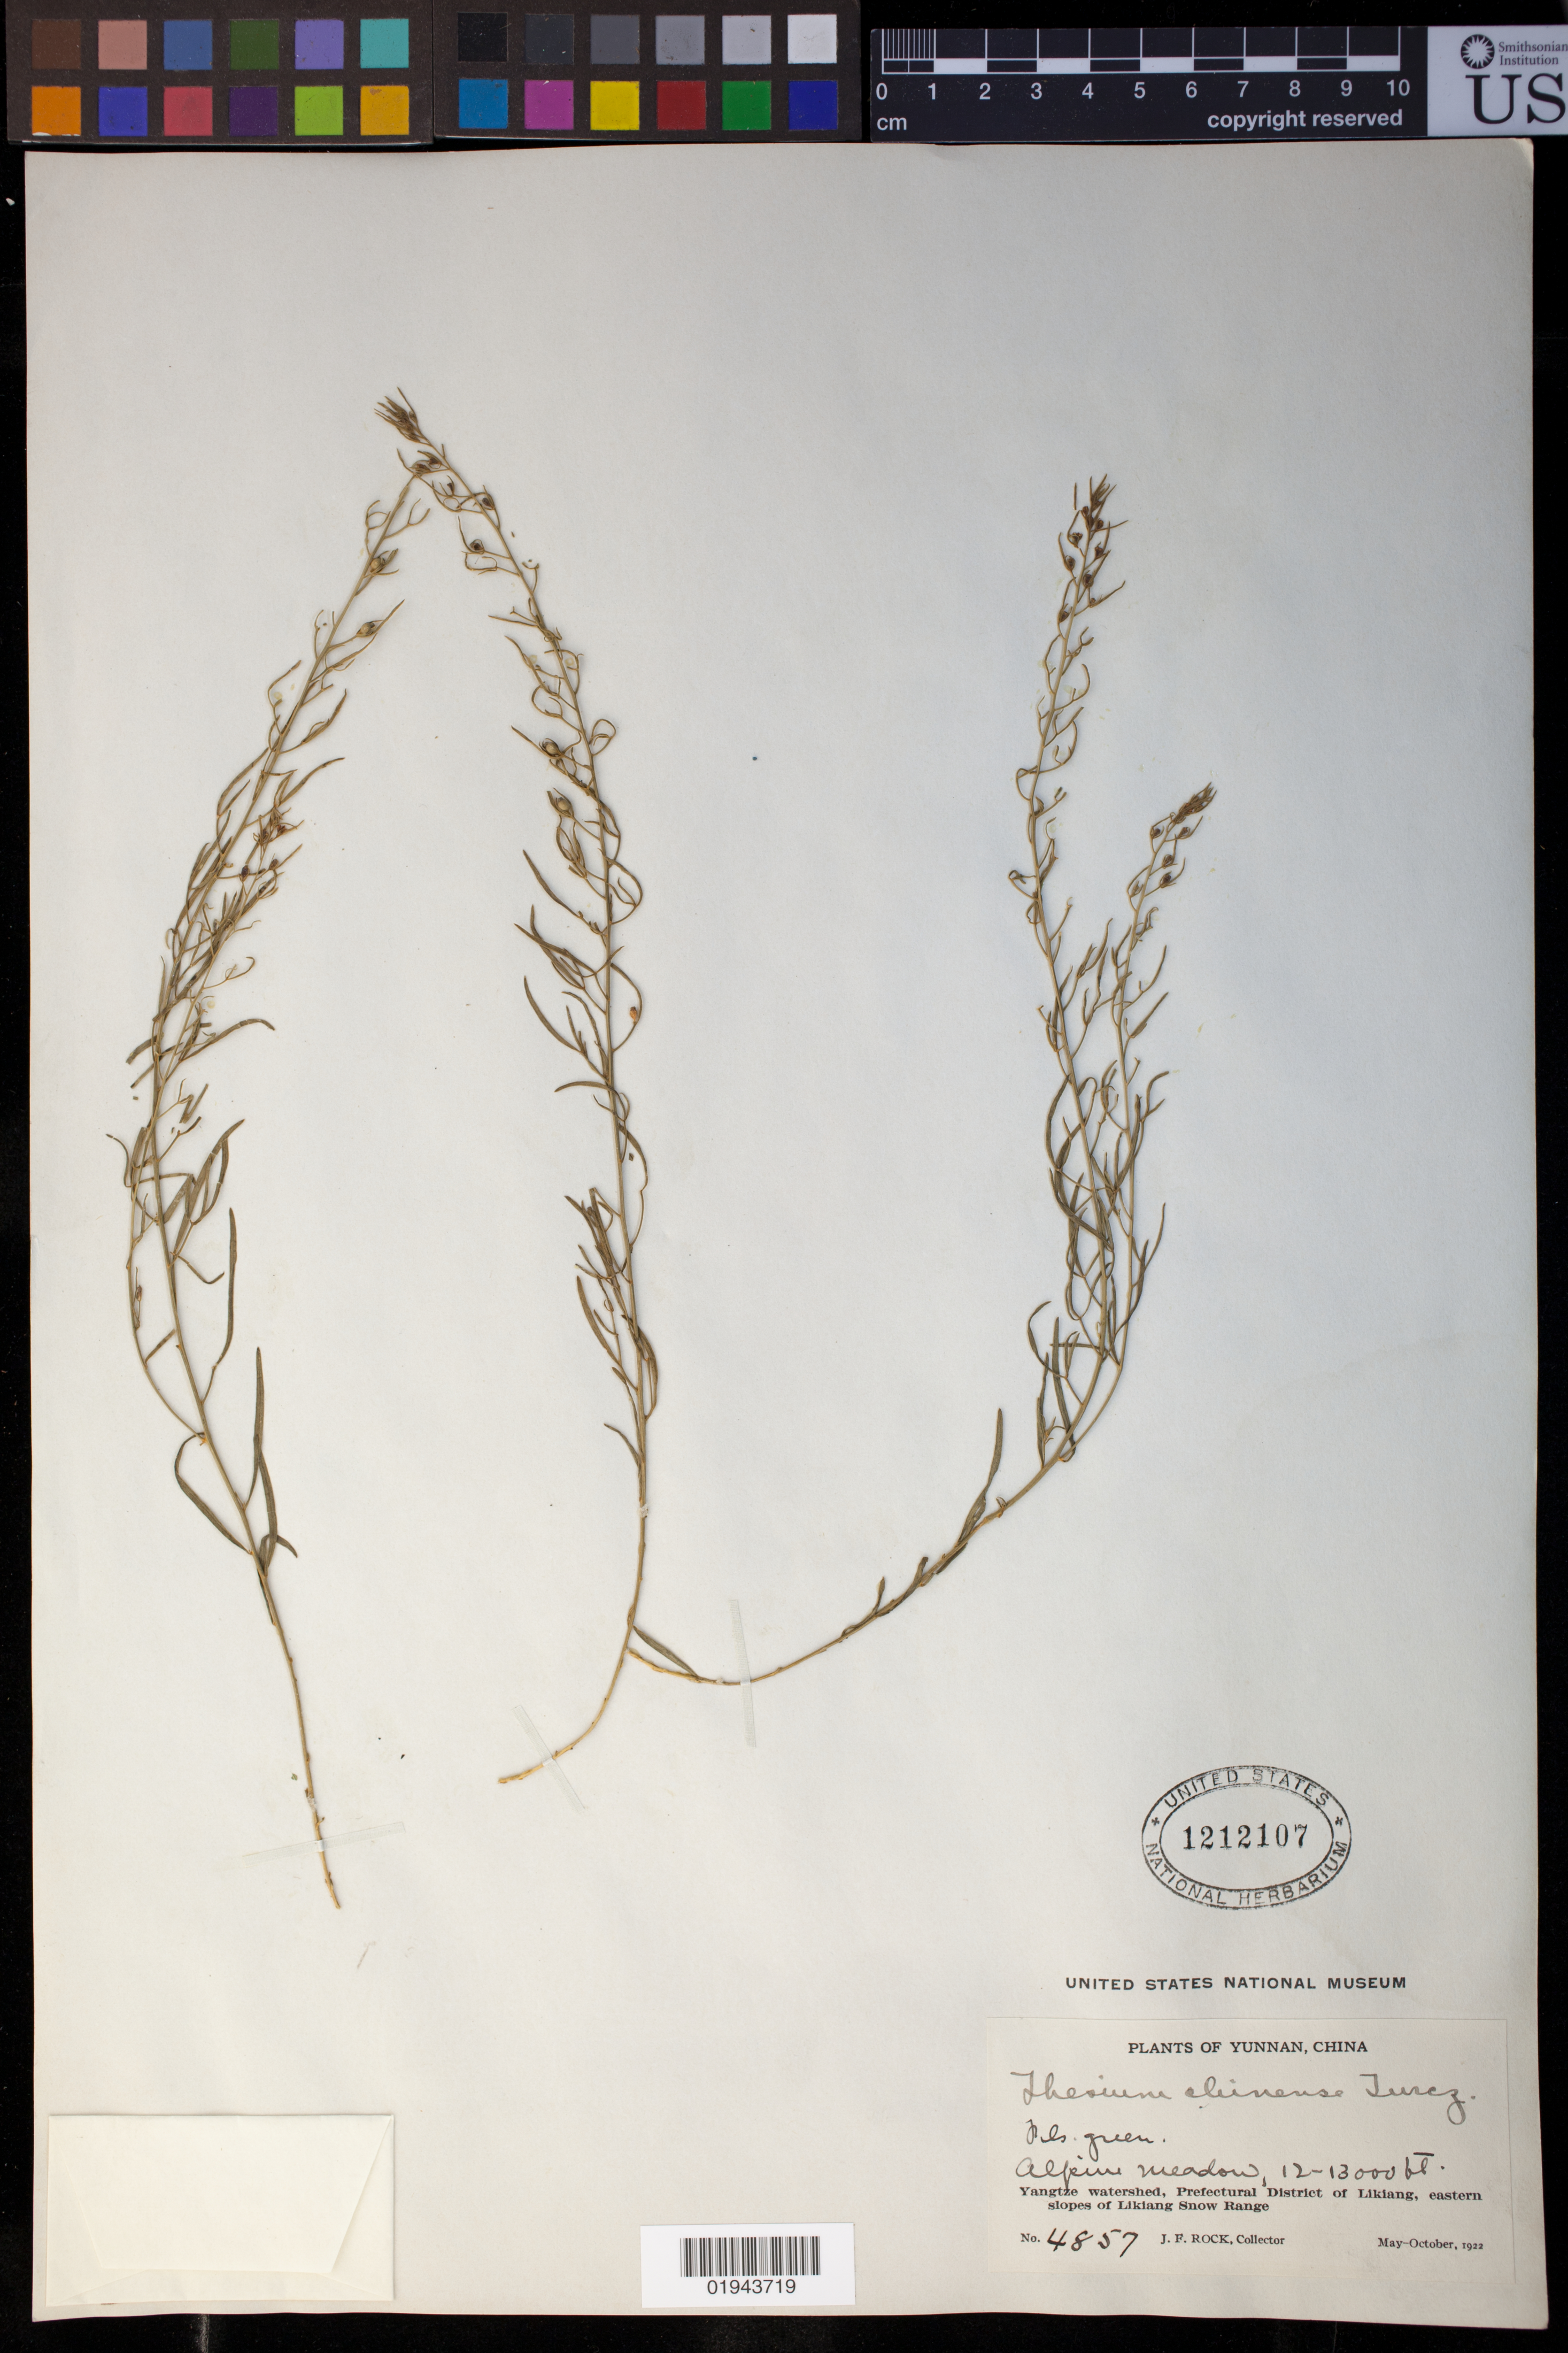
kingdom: Plantae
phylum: Tracheophyta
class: Magnoliopsida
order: Santalales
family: Thesiaceae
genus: Thesium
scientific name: Thesium chinense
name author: Turcz.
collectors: J. F. Rock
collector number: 4857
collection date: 1922-05/1922-10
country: China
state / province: Yunnan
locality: Yunnan Yangtze watershed, Prefectural District of Likiang, eastern slopes of Likiang Snow Range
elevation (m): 3658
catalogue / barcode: US 1212107